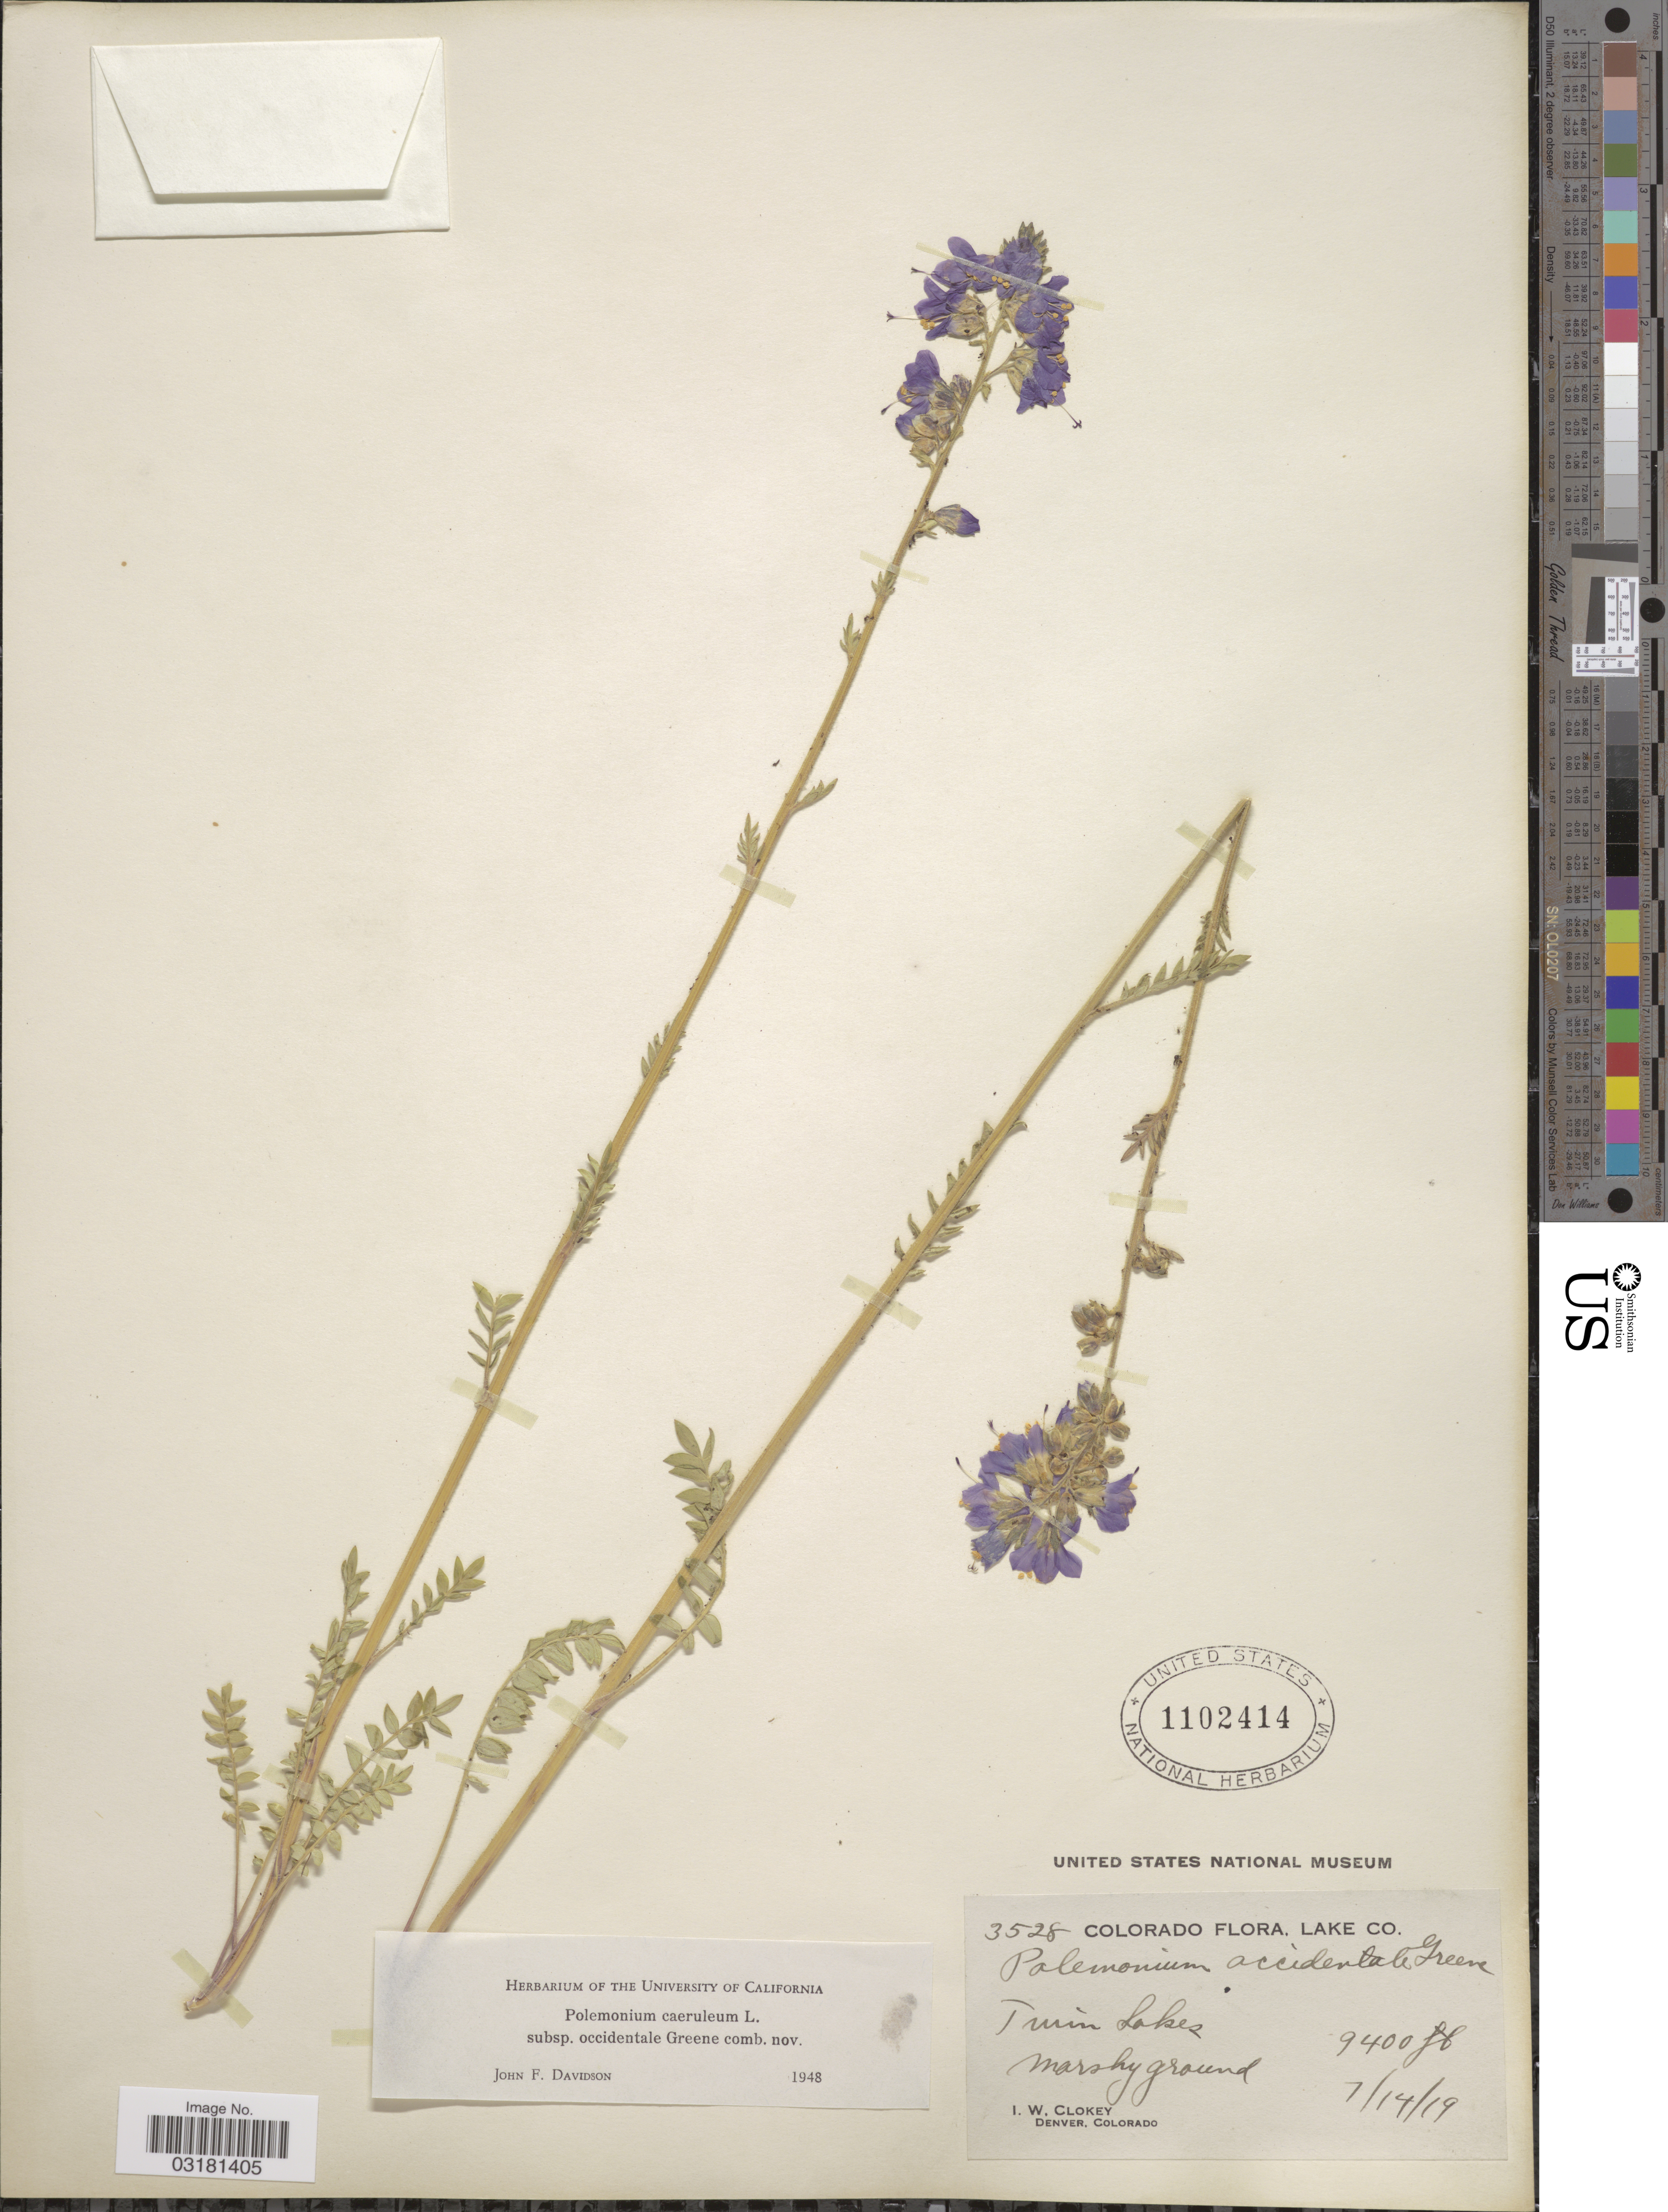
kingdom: Plantae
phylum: Tracheophyta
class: Magnoliopsida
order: Ericales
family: Polemoniaceae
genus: Polemonium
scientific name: Polemonium occidentale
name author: Greene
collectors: I. W. Clokey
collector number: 3528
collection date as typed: Transcribed d/m/y: 14/7/19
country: United States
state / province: Colorado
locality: Lake Co. Twin Lakes.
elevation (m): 2865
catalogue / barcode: US 1102414